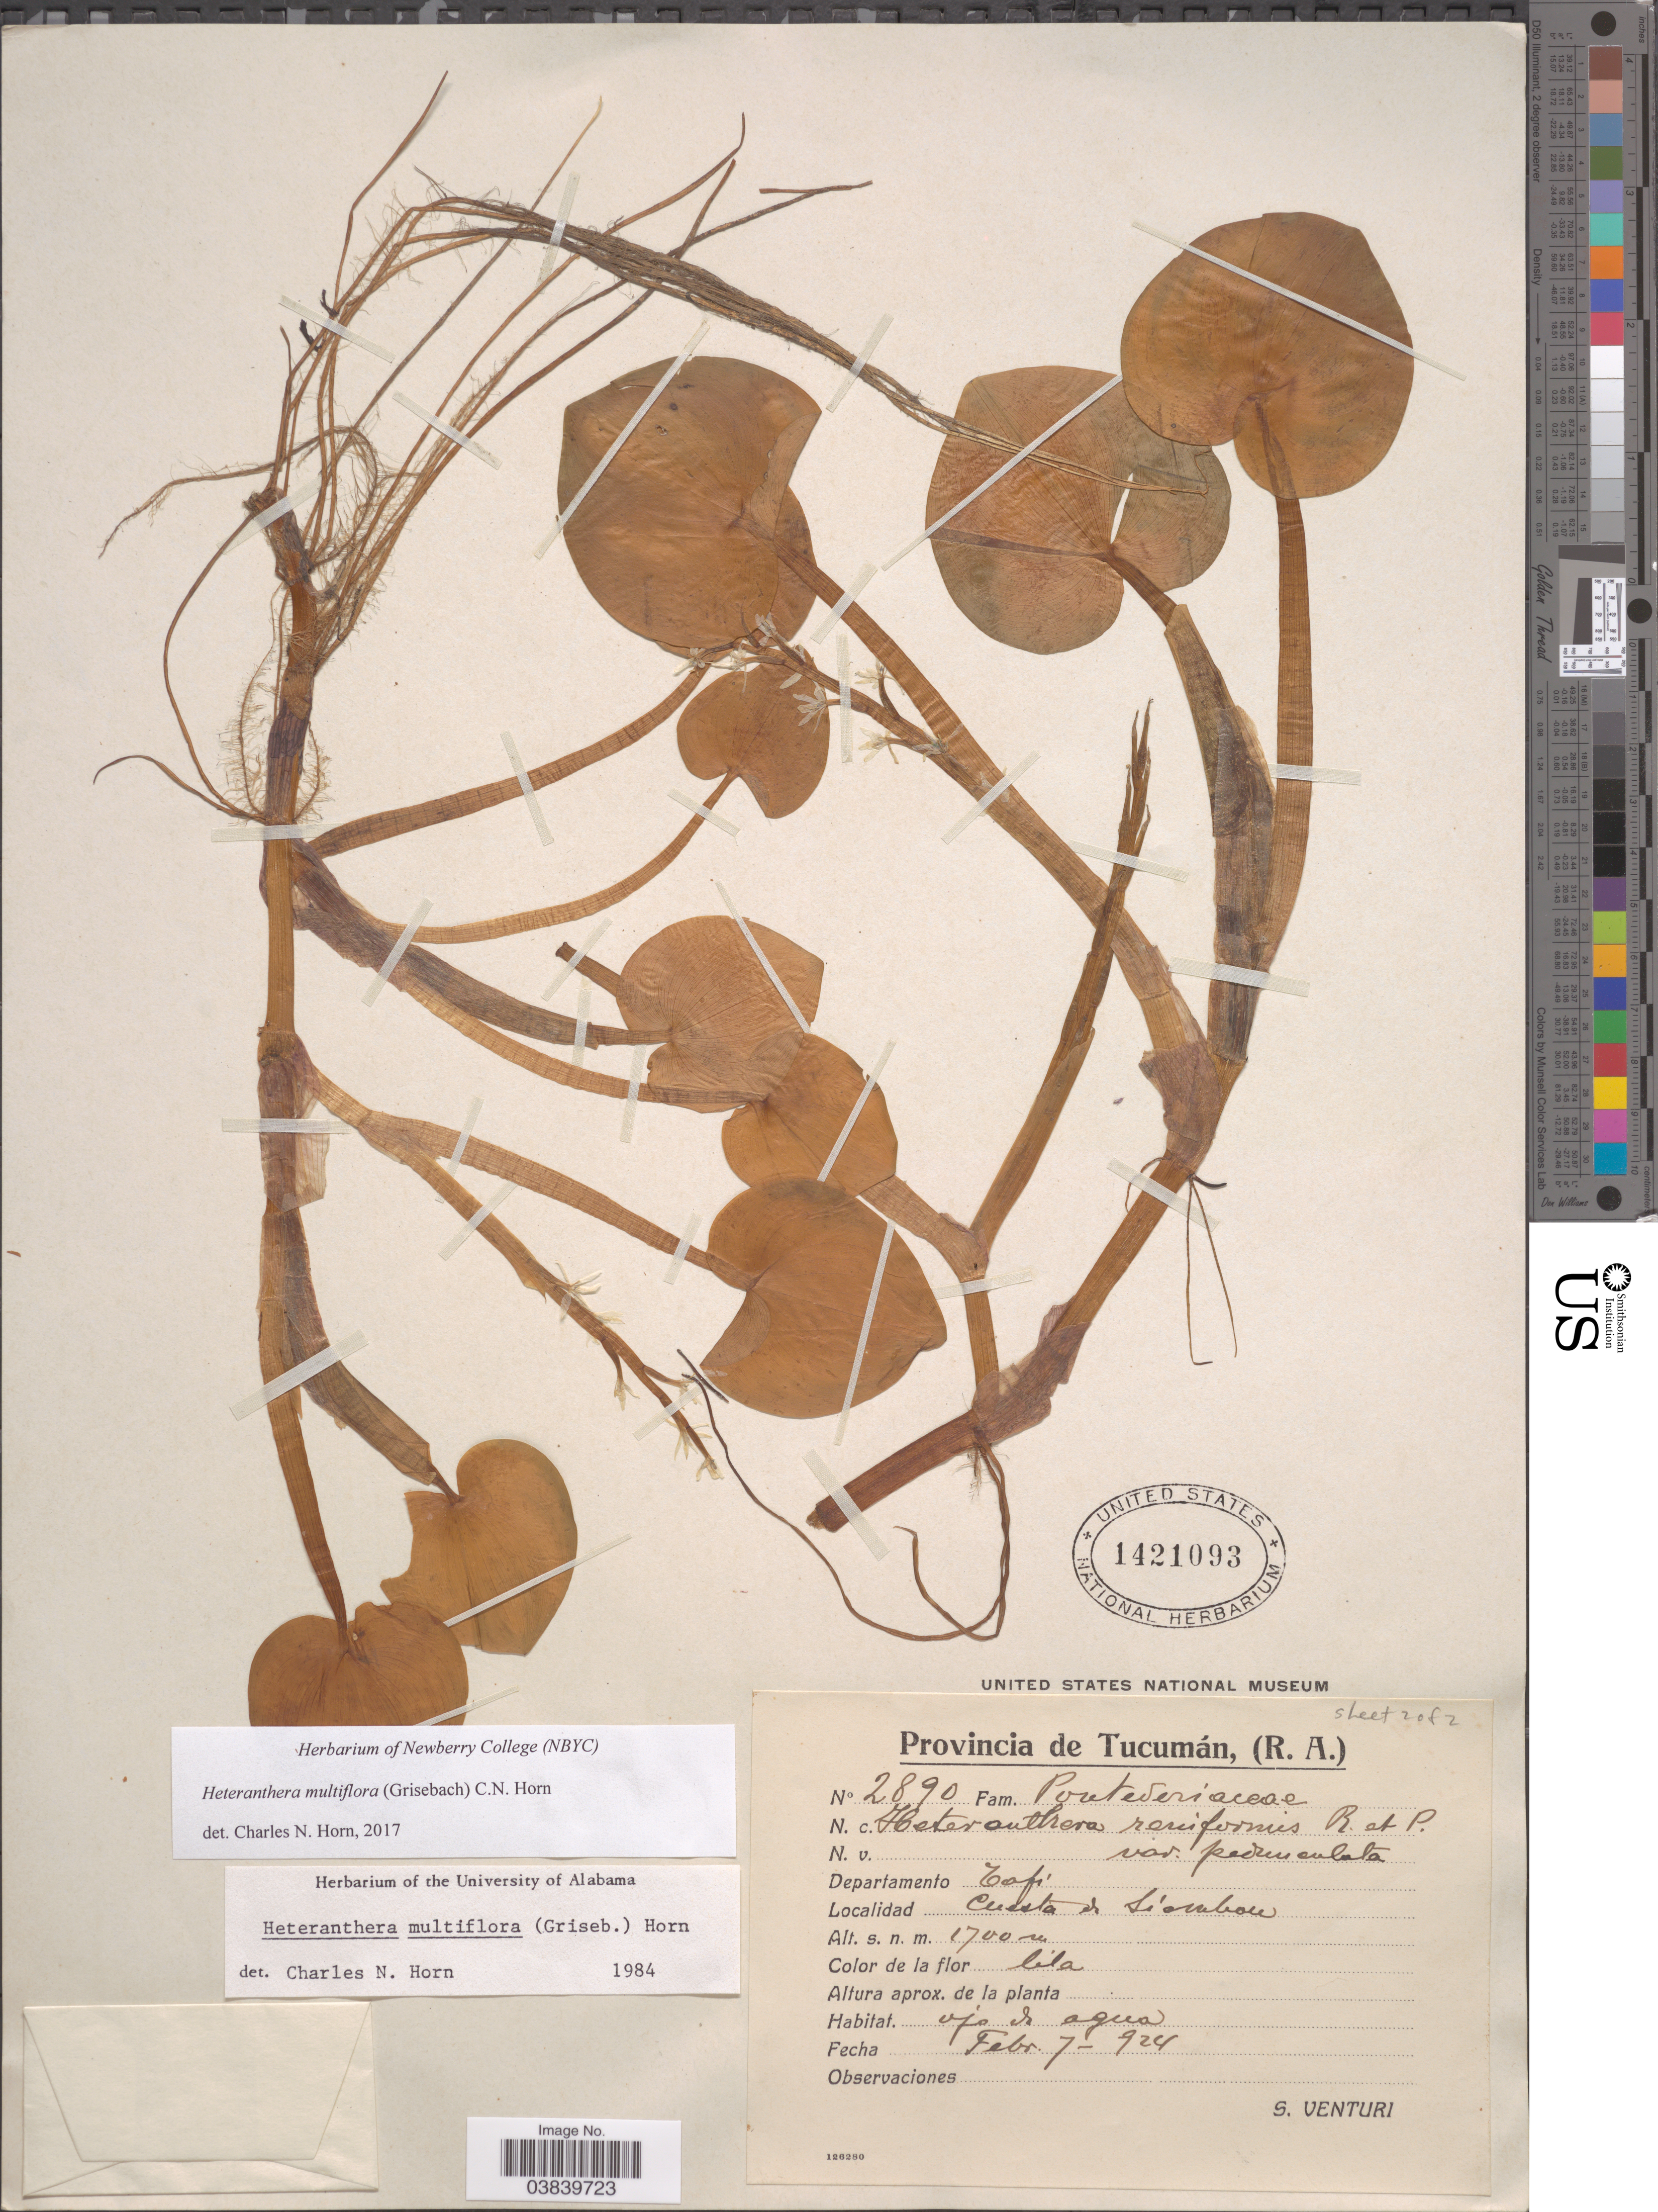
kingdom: Plantae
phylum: Tracheophyta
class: Liliopsida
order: Commelinales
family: Pontederiaceae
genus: Heteranthera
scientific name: Heteranthera multiflora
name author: (Griseb.) C.N. Horn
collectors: S. Venturi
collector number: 2890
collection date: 1924-02-07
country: Argentina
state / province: Tucuman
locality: Departamento Tafi. Cuesta de Siambon.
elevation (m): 1700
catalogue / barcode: US 1421093